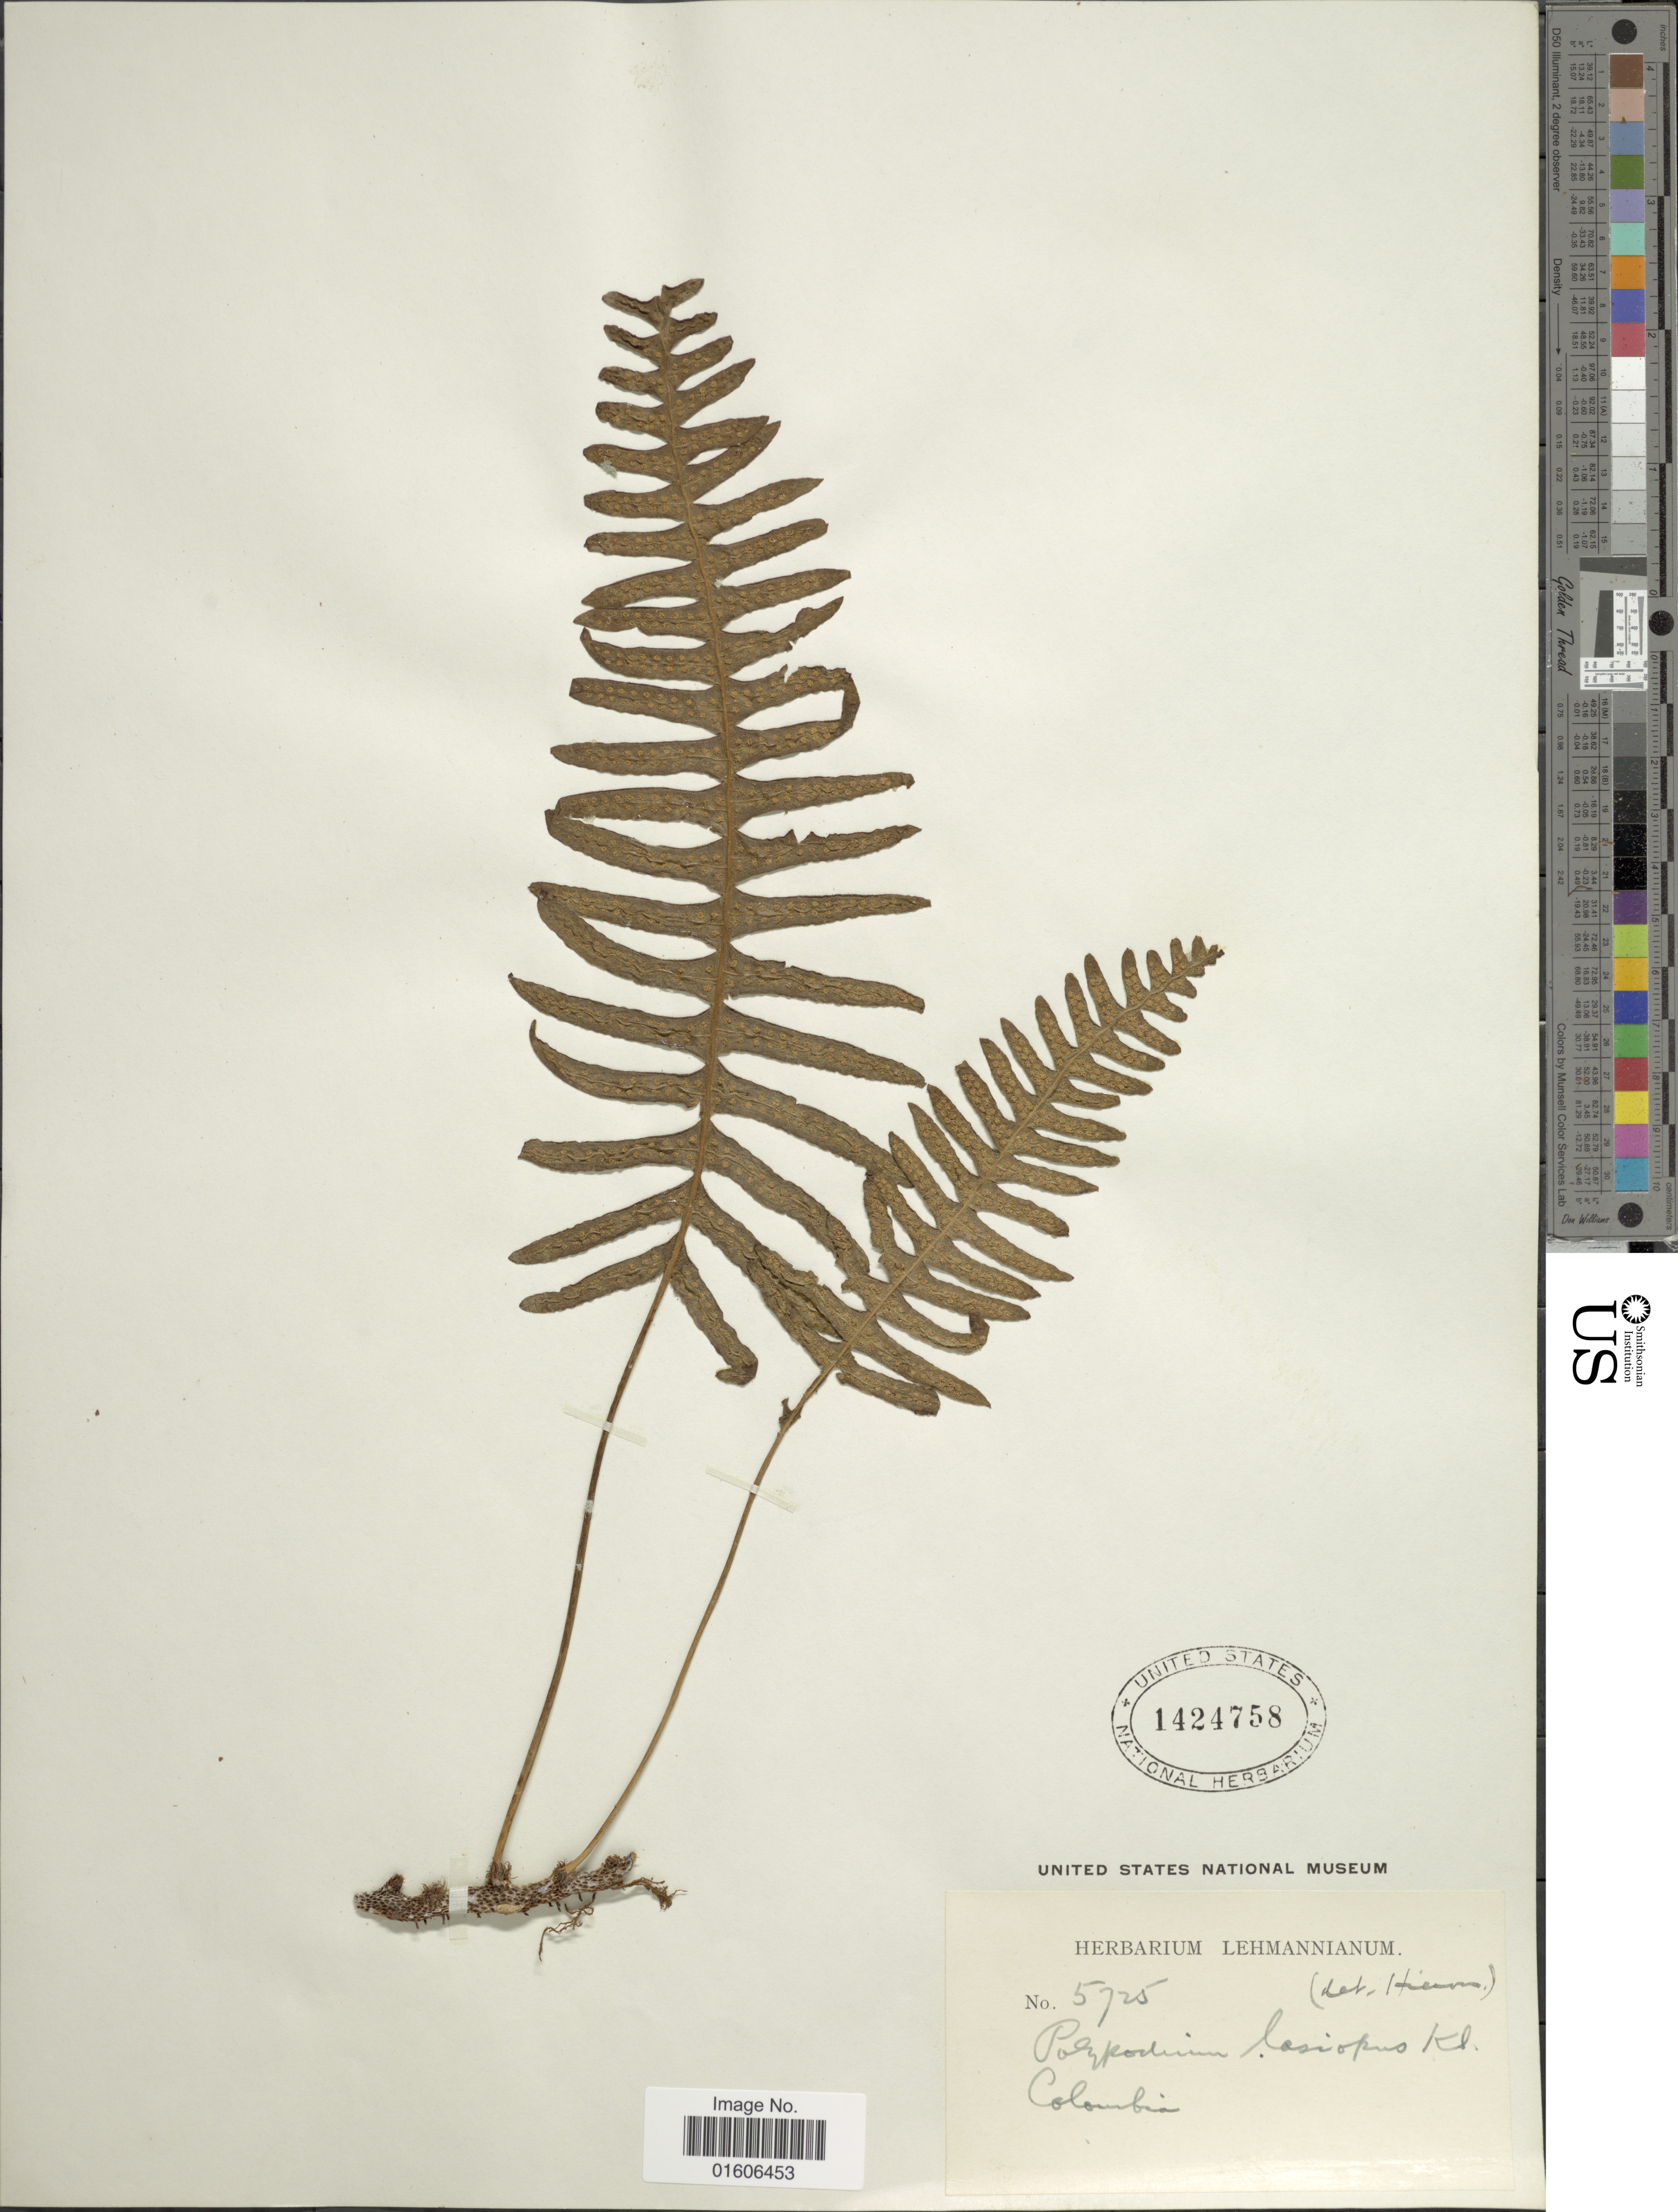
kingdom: Plantae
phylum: Tracheophyta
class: Polypodiopsida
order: Polypodiales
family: Polypodiaceae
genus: Serpocaulon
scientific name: Serpocaulon lasiopus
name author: (Klotzsch) A.R. Sm.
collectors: ex herb. Lehmannianum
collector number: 5725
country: Colombia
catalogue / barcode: US 1424758